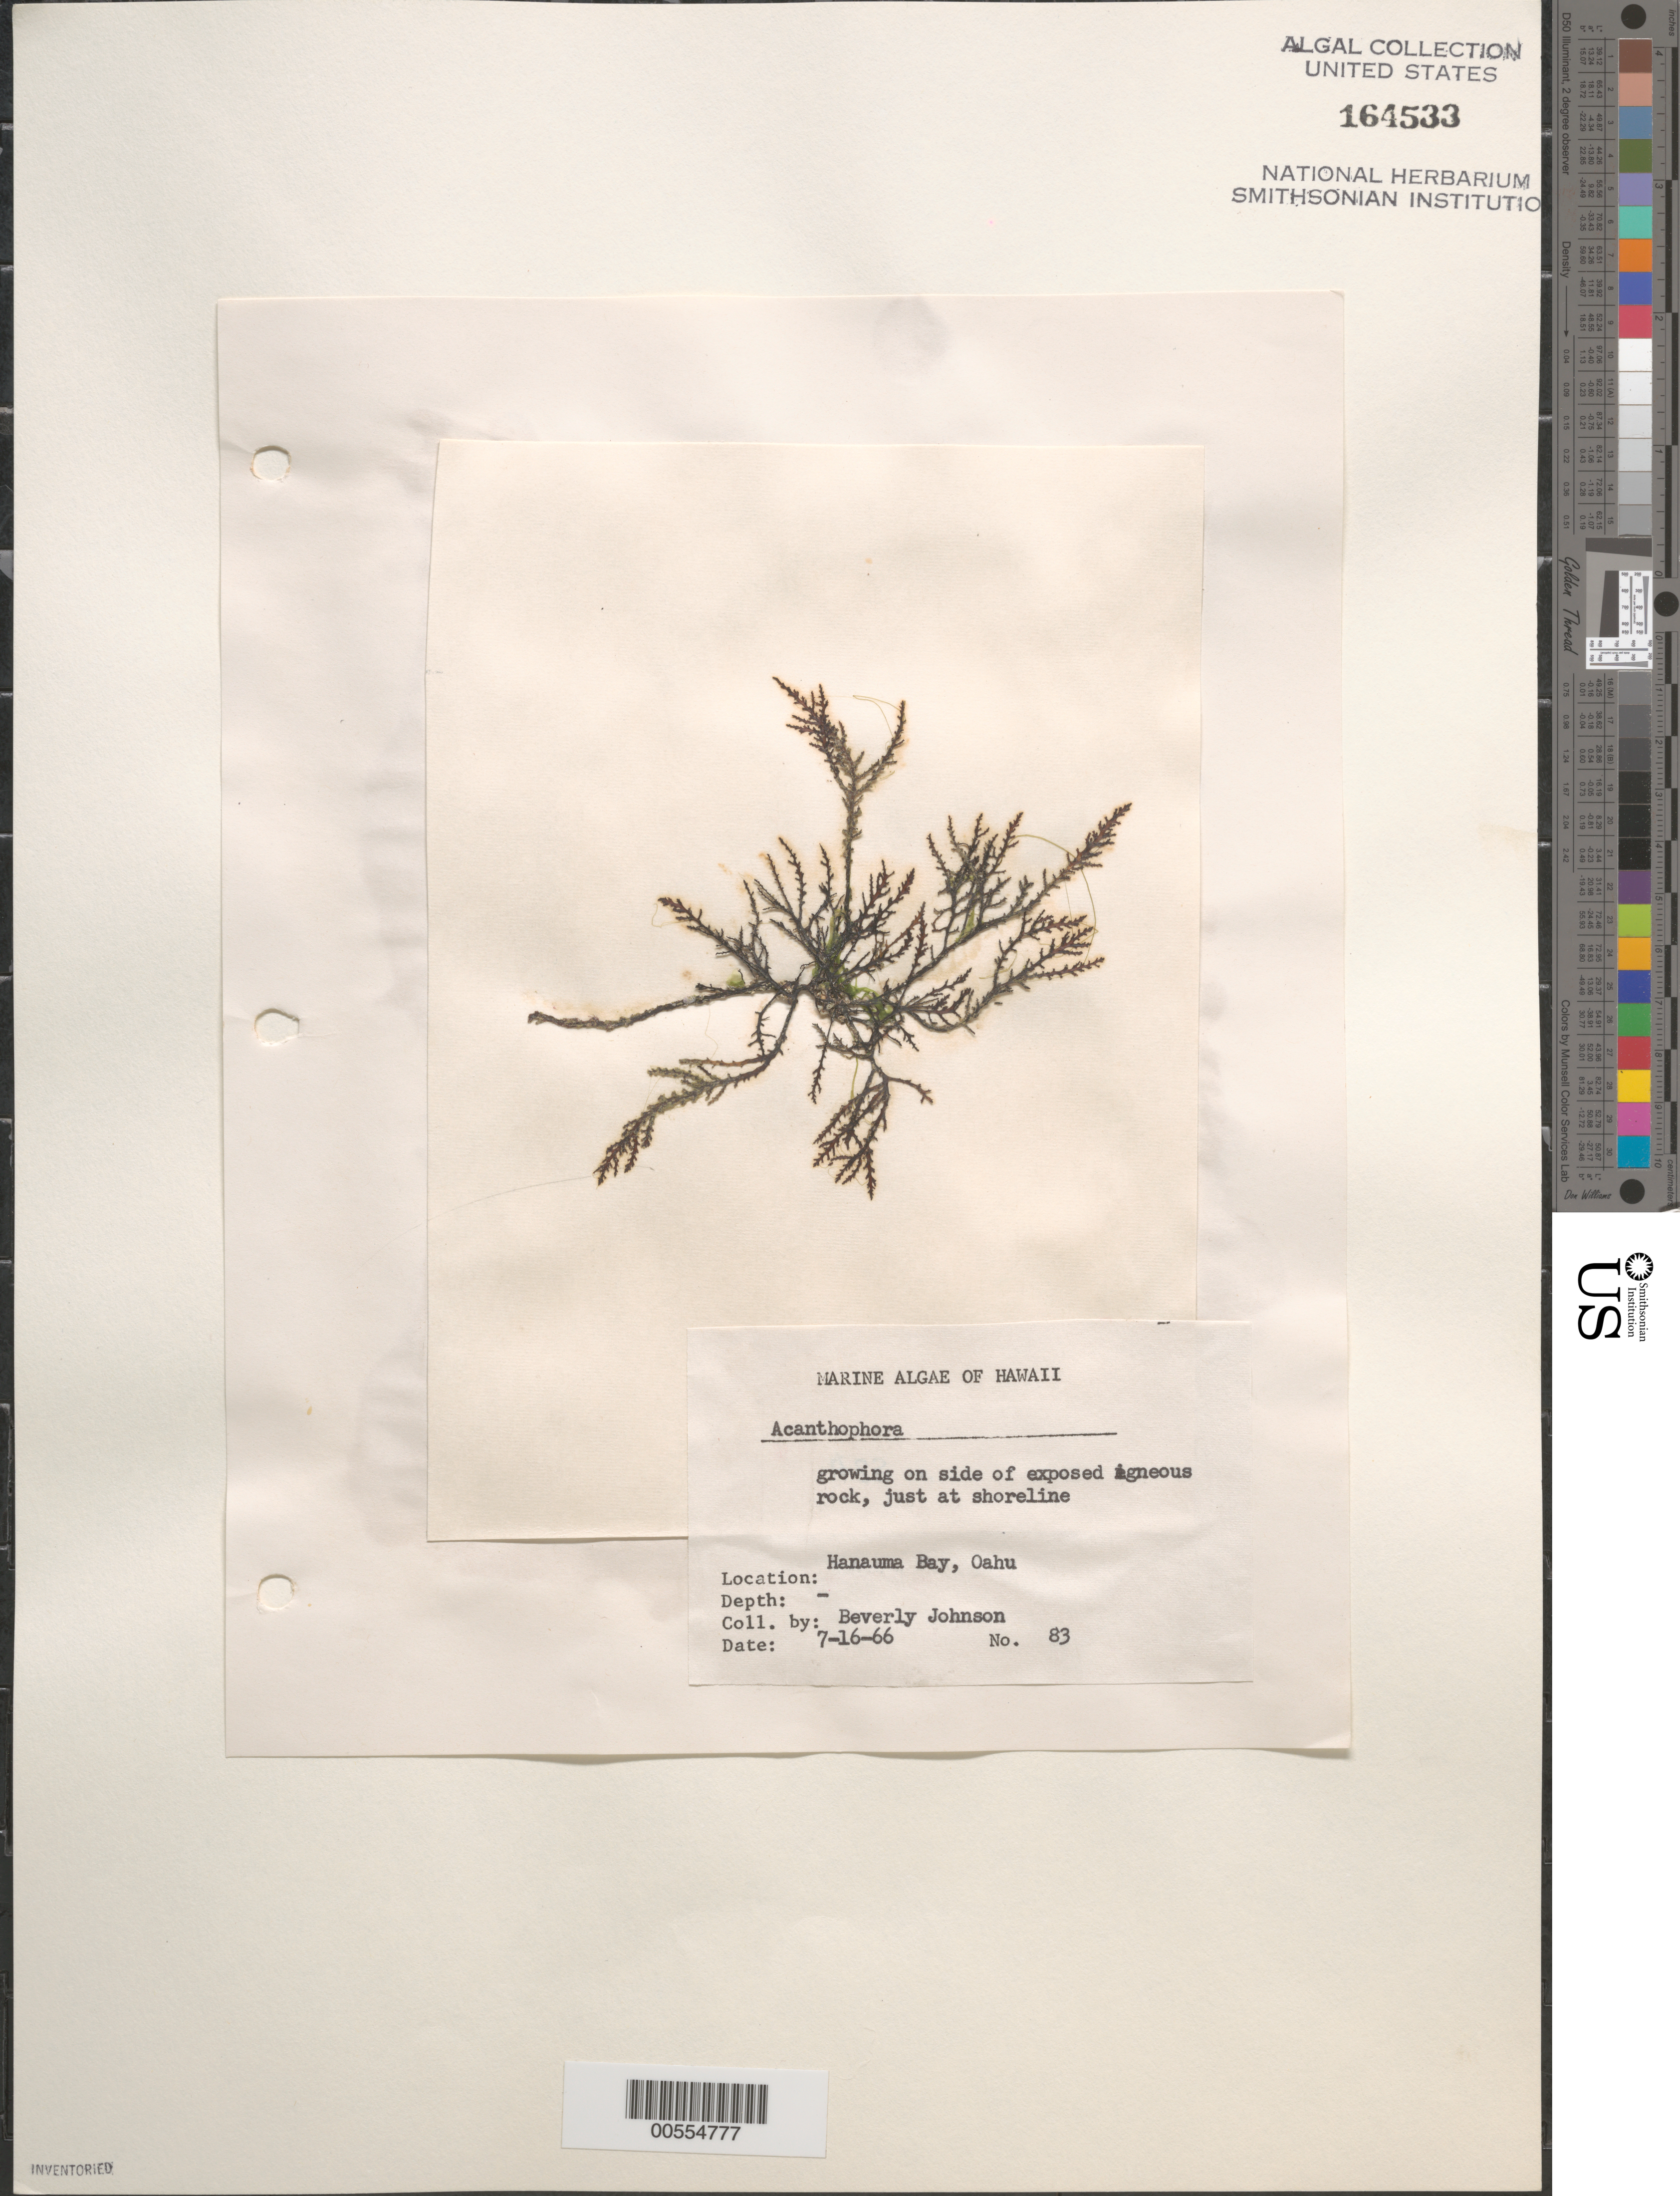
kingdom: Plantae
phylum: Rhodophyta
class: Florideophyceae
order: Ceramiales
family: Rhodomelaceae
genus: Acanthophora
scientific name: Acanthophora sp.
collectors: B. Johnson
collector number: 83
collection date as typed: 16 Jul 1966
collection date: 1966-07-16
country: United States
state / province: Hawaii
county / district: Honolulu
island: Oahu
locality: Hanauma Bay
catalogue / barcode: US 164533